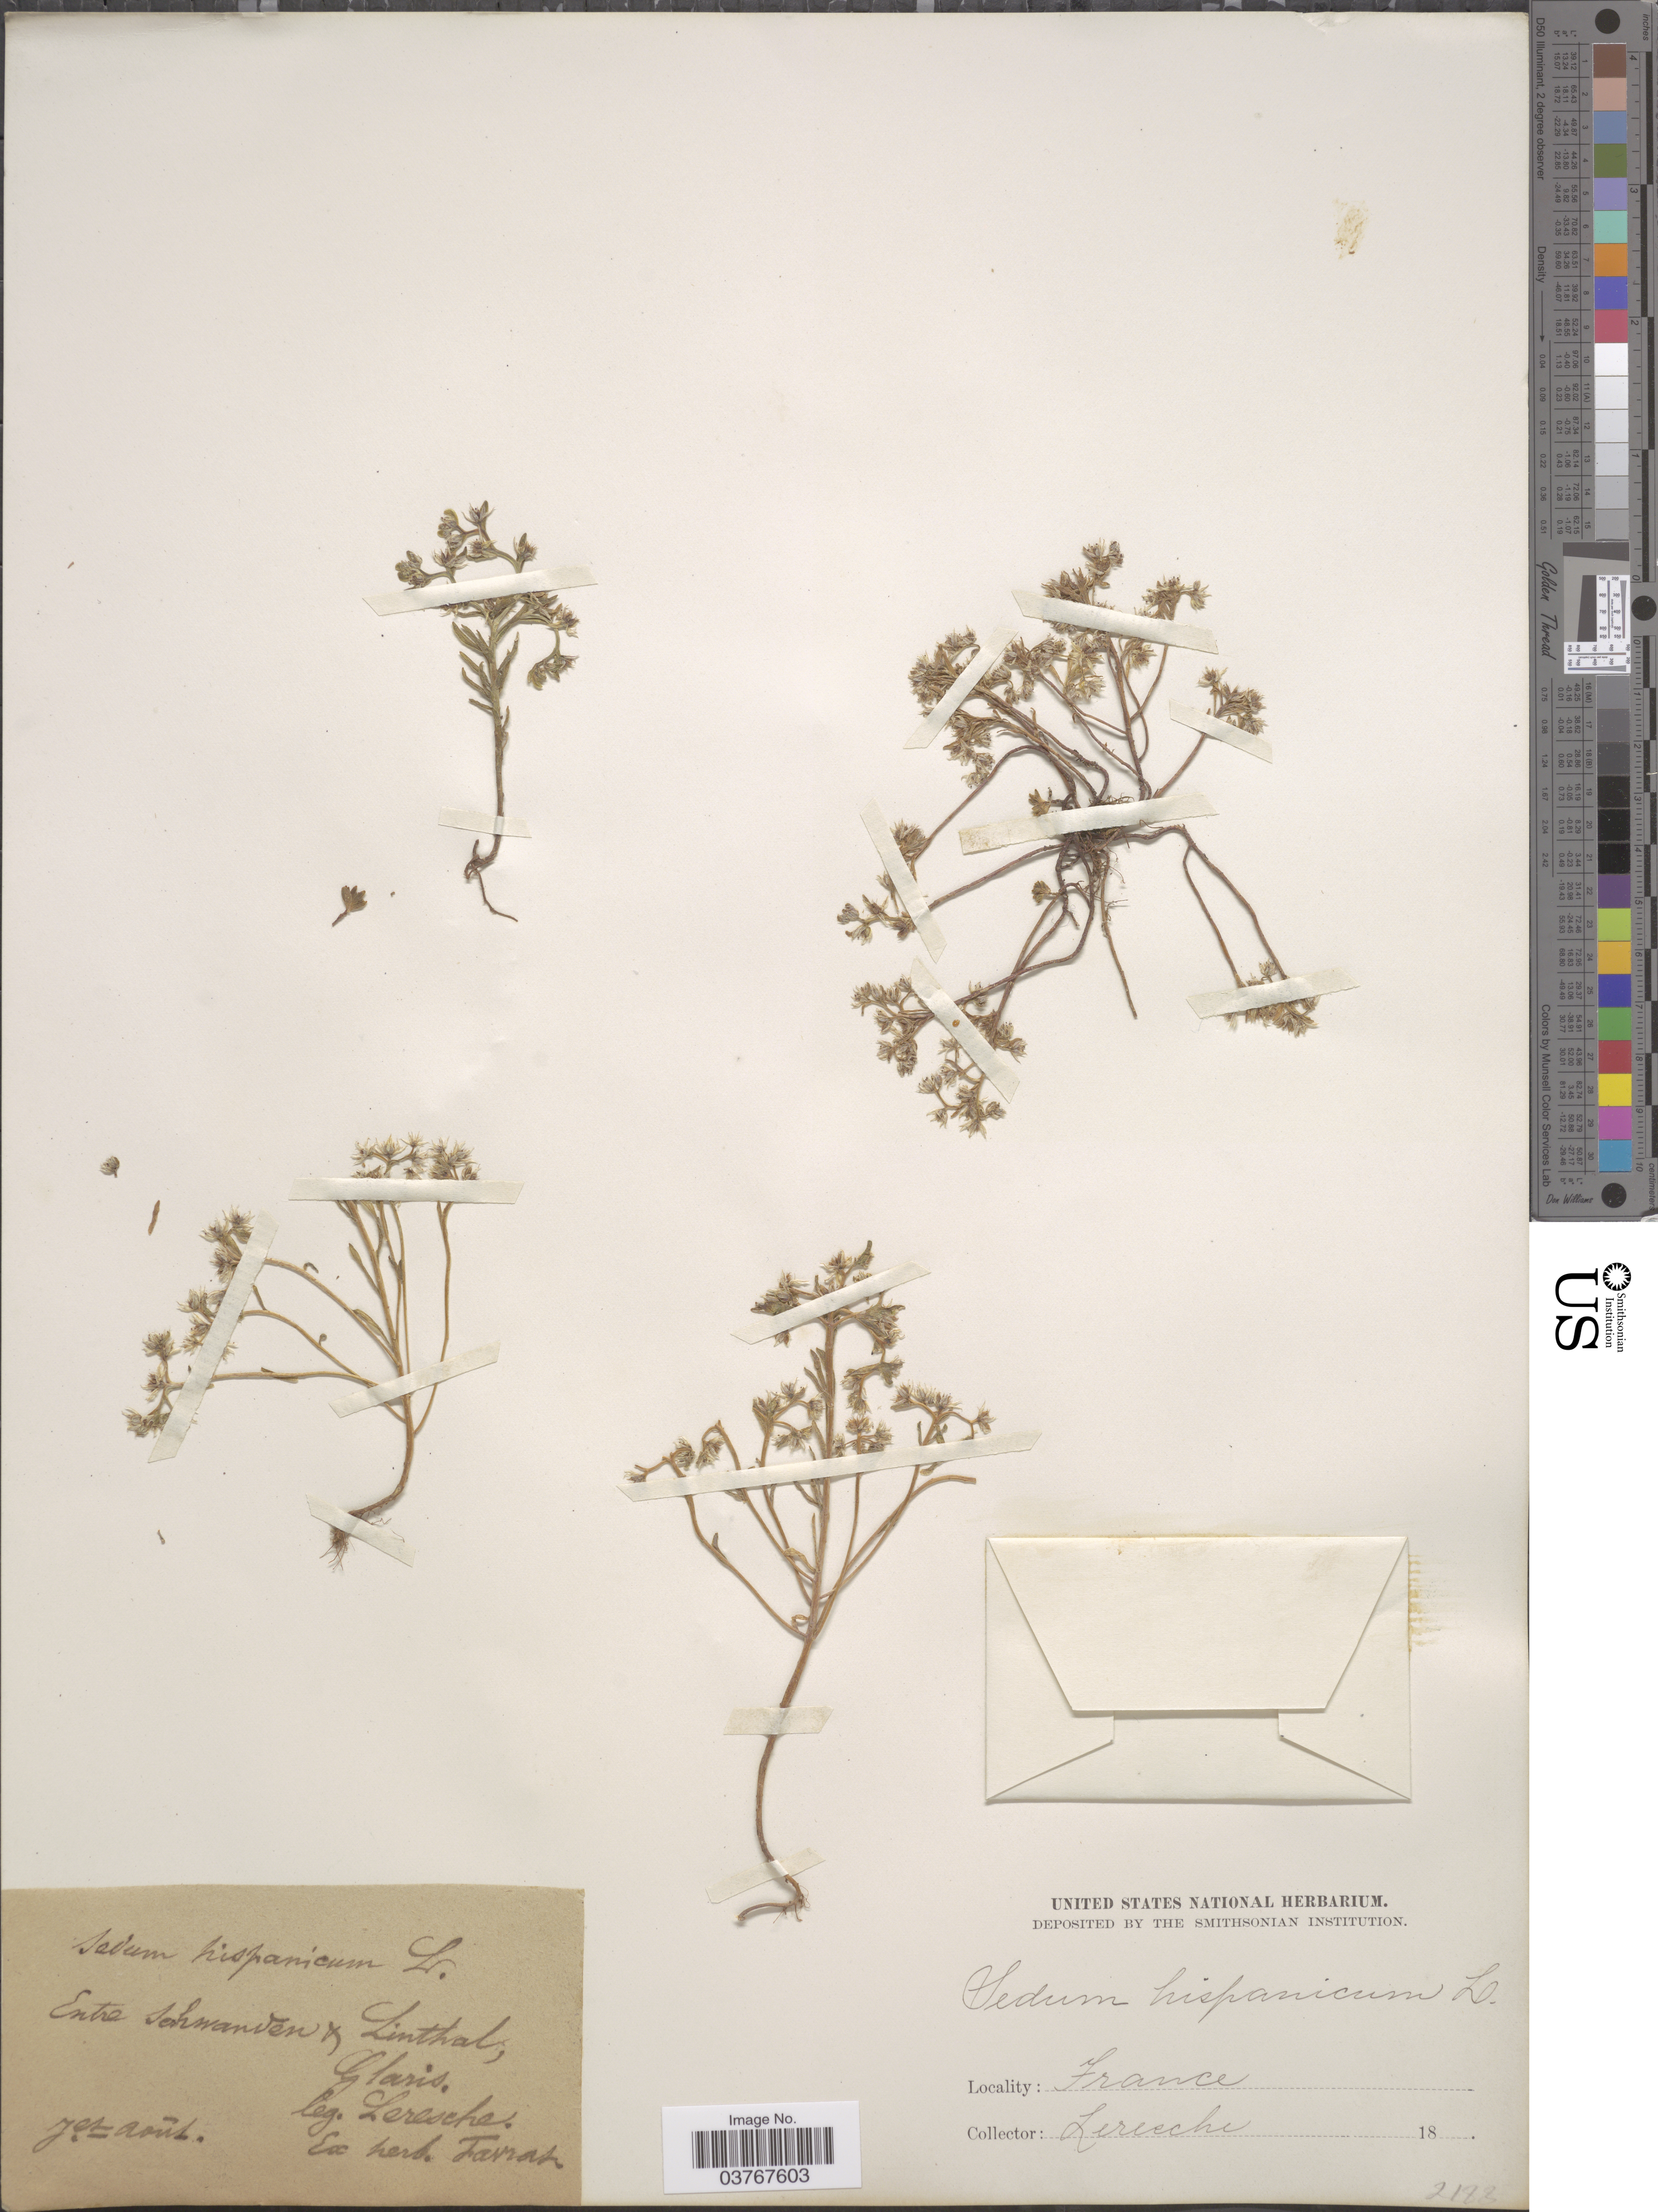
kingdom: Plantae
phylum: Tracheophyta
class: Magnoliopsida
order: Saxifragales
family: Crassulaceae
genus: Sedum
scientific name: Sedum hispanicum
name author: L.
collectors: Leresche, --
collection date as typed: Transcribed d/m/y: /8/18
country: France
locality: Entre Schwanden & Linthal, Glaris.